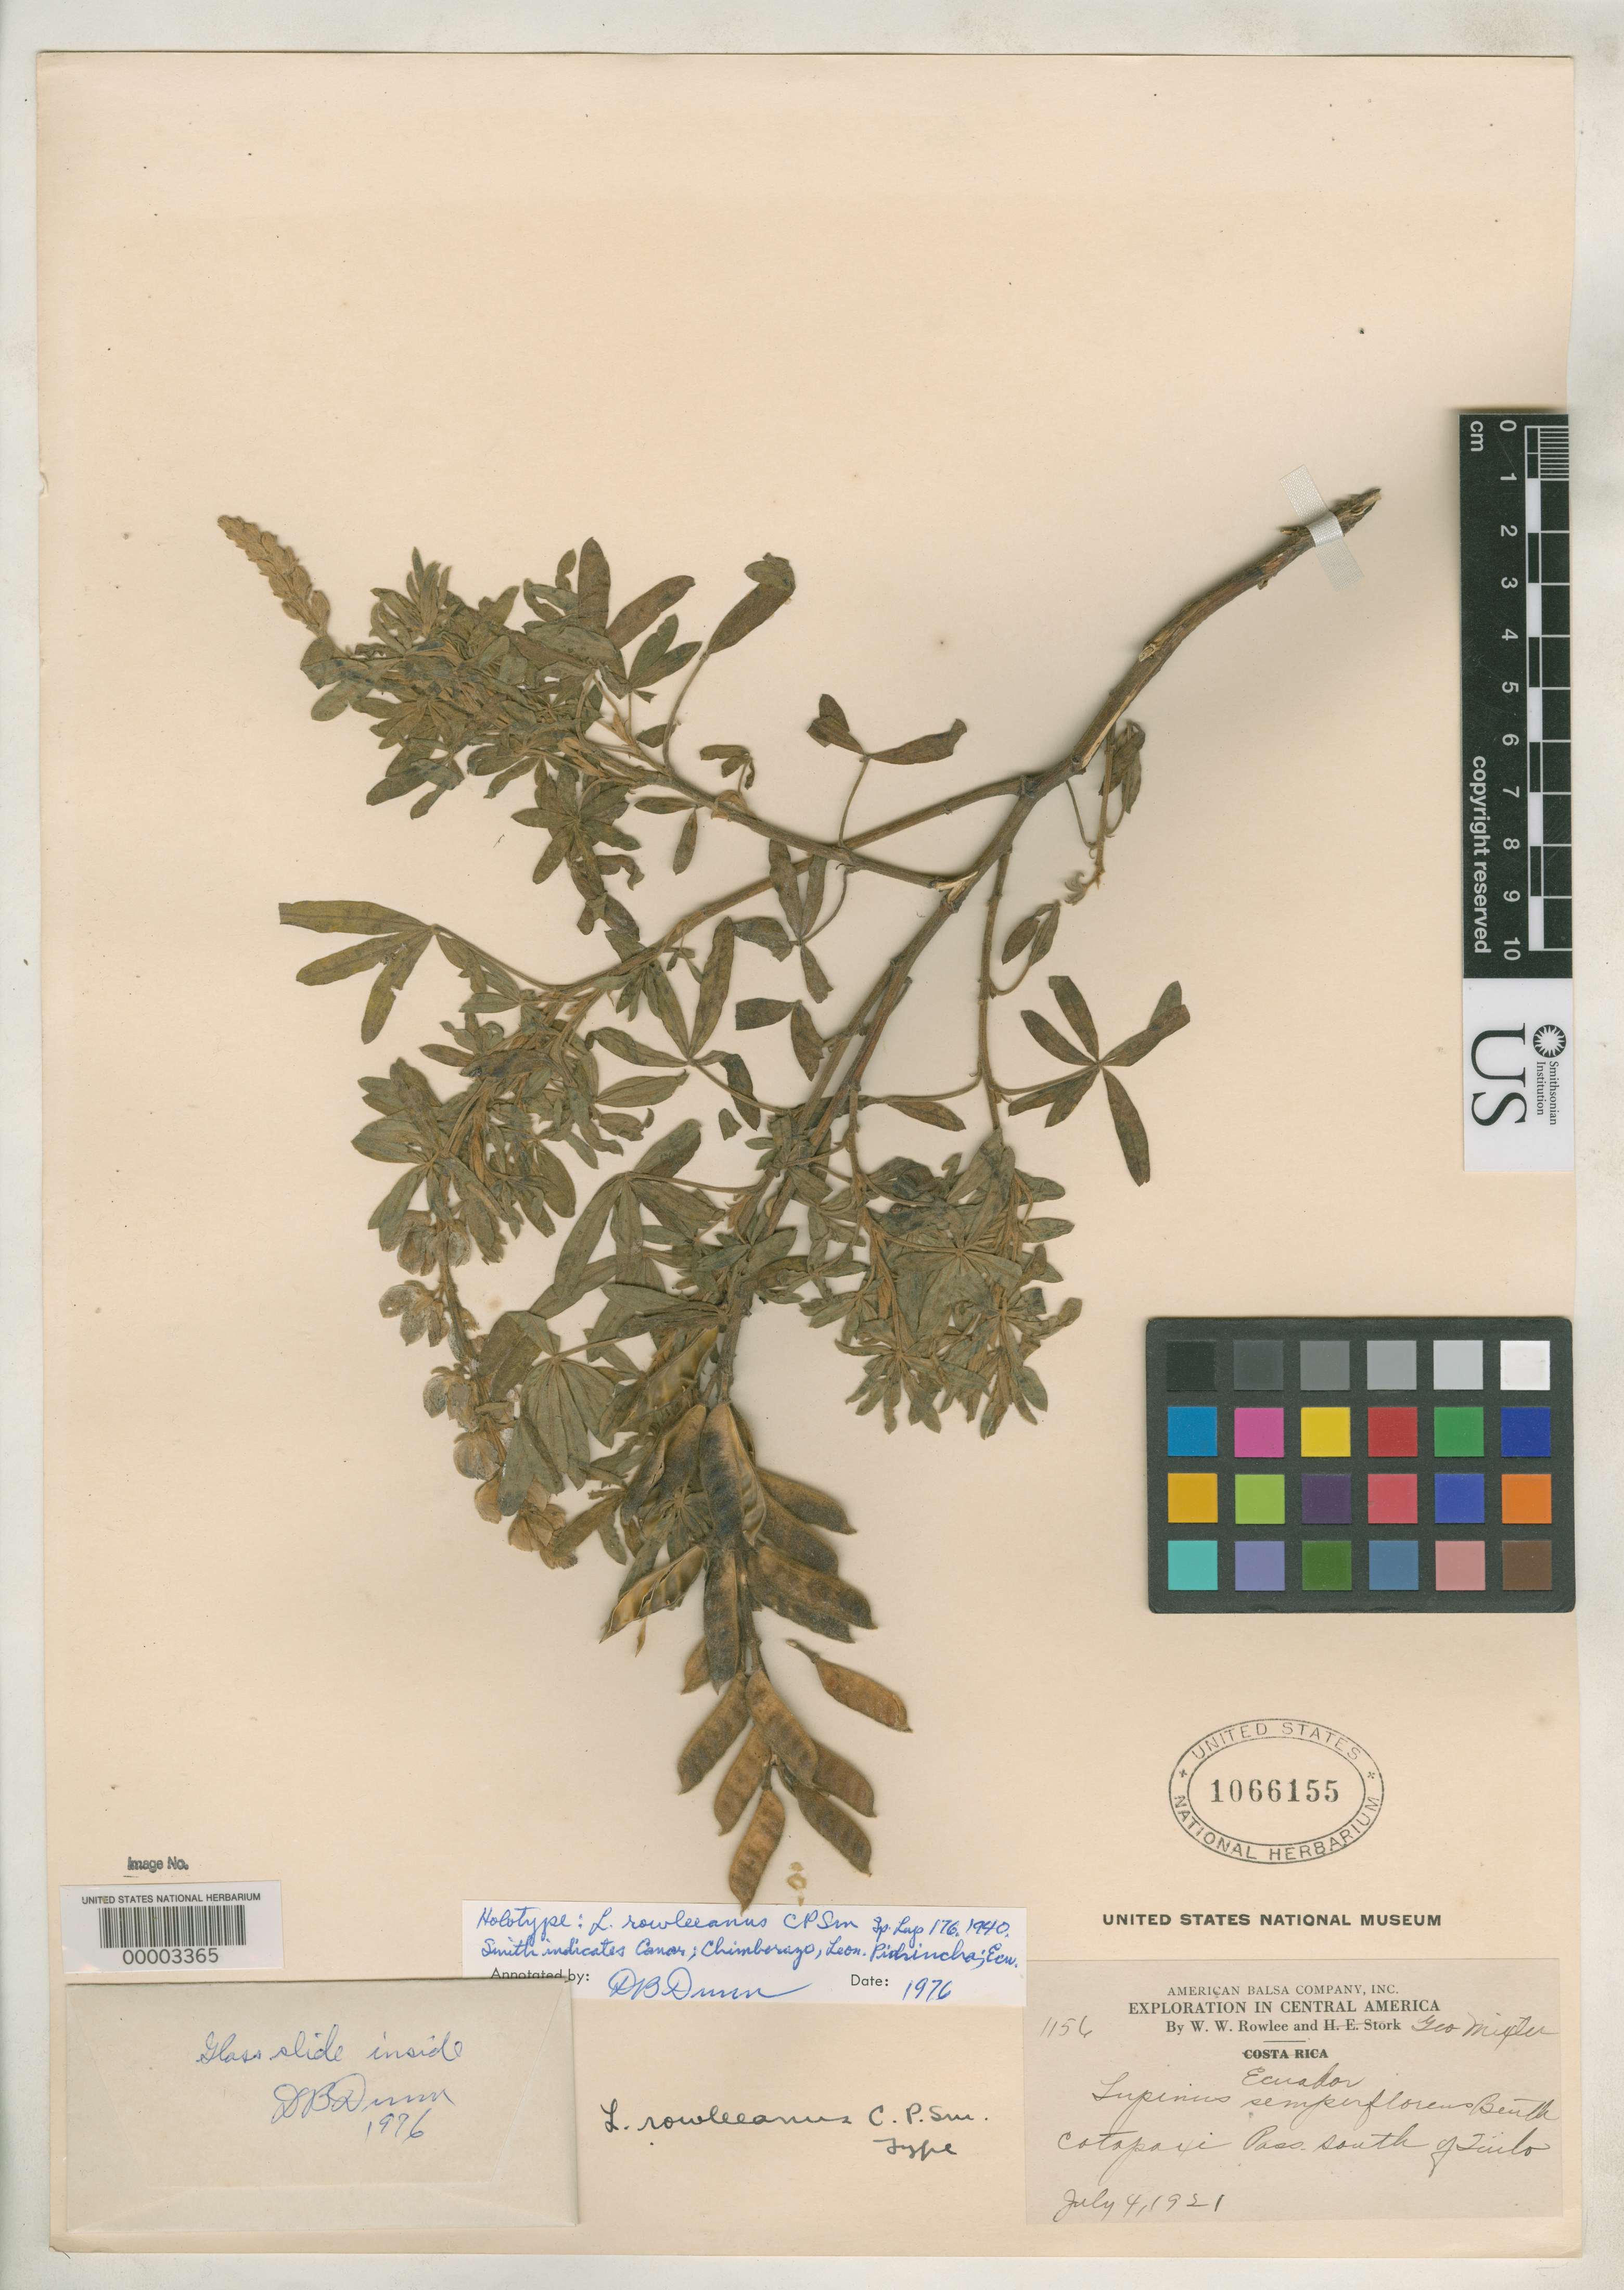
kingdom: Plantae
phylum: Tracheophyta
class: Magnoliopsida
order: Fabales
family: Fabaceae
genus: Lupinus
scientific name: Lupinus rowleeanus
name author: C.P. Sm.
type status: Type Collection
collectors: W. W. Rowlee & G. Mixter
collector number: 1156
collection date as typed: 04 Jul 1921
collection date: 1921-07-04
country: Ecuador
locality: Catapaxi Pass, south of Tuilo.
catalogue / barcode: US 1066155